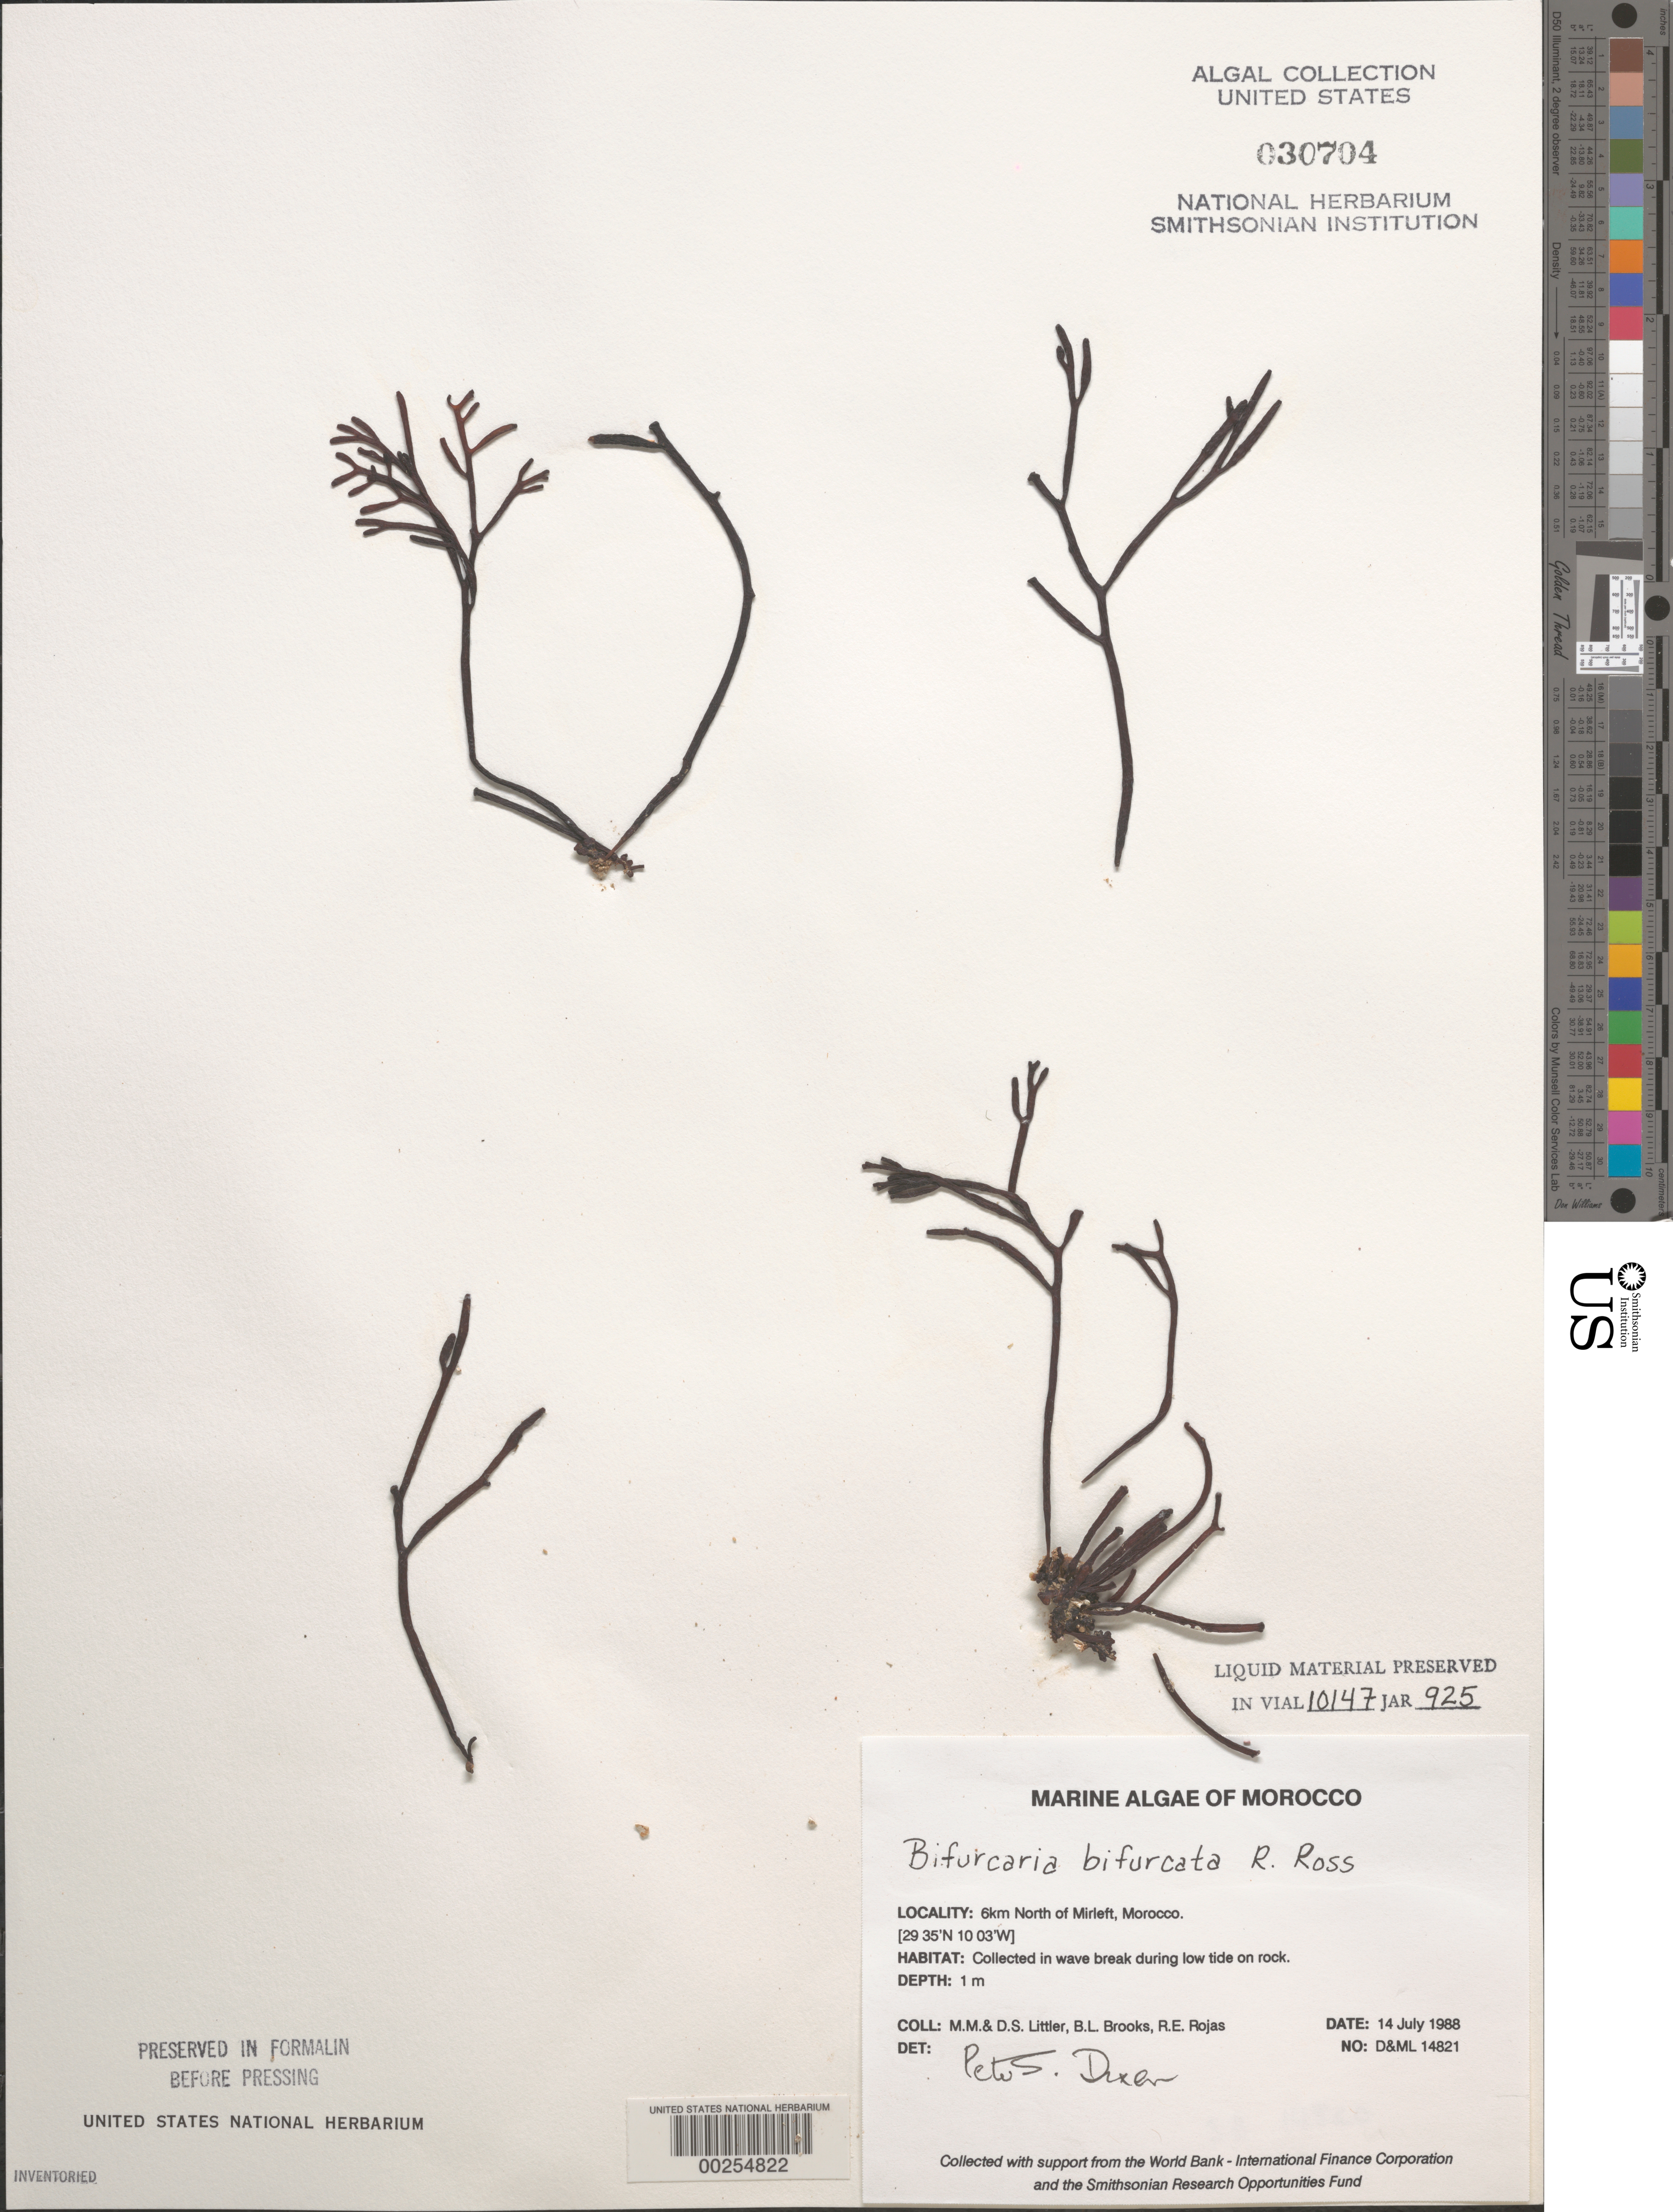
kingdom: Chromista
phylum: Ochrophyta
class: Phaeophyceae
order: Fucales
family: Sargassaceae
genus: Bifurcaria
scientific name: Bifurcaria bifurcata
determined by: Dixon, P. S.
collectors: M. M. Littler, D. S. Littler, B. Brooks & R. Rojas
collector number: D&ML 14821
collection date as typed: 14 Jul 1988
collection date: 1988-07-14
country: Morocco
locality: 6 km north of Mirleft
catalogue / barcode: US 30704